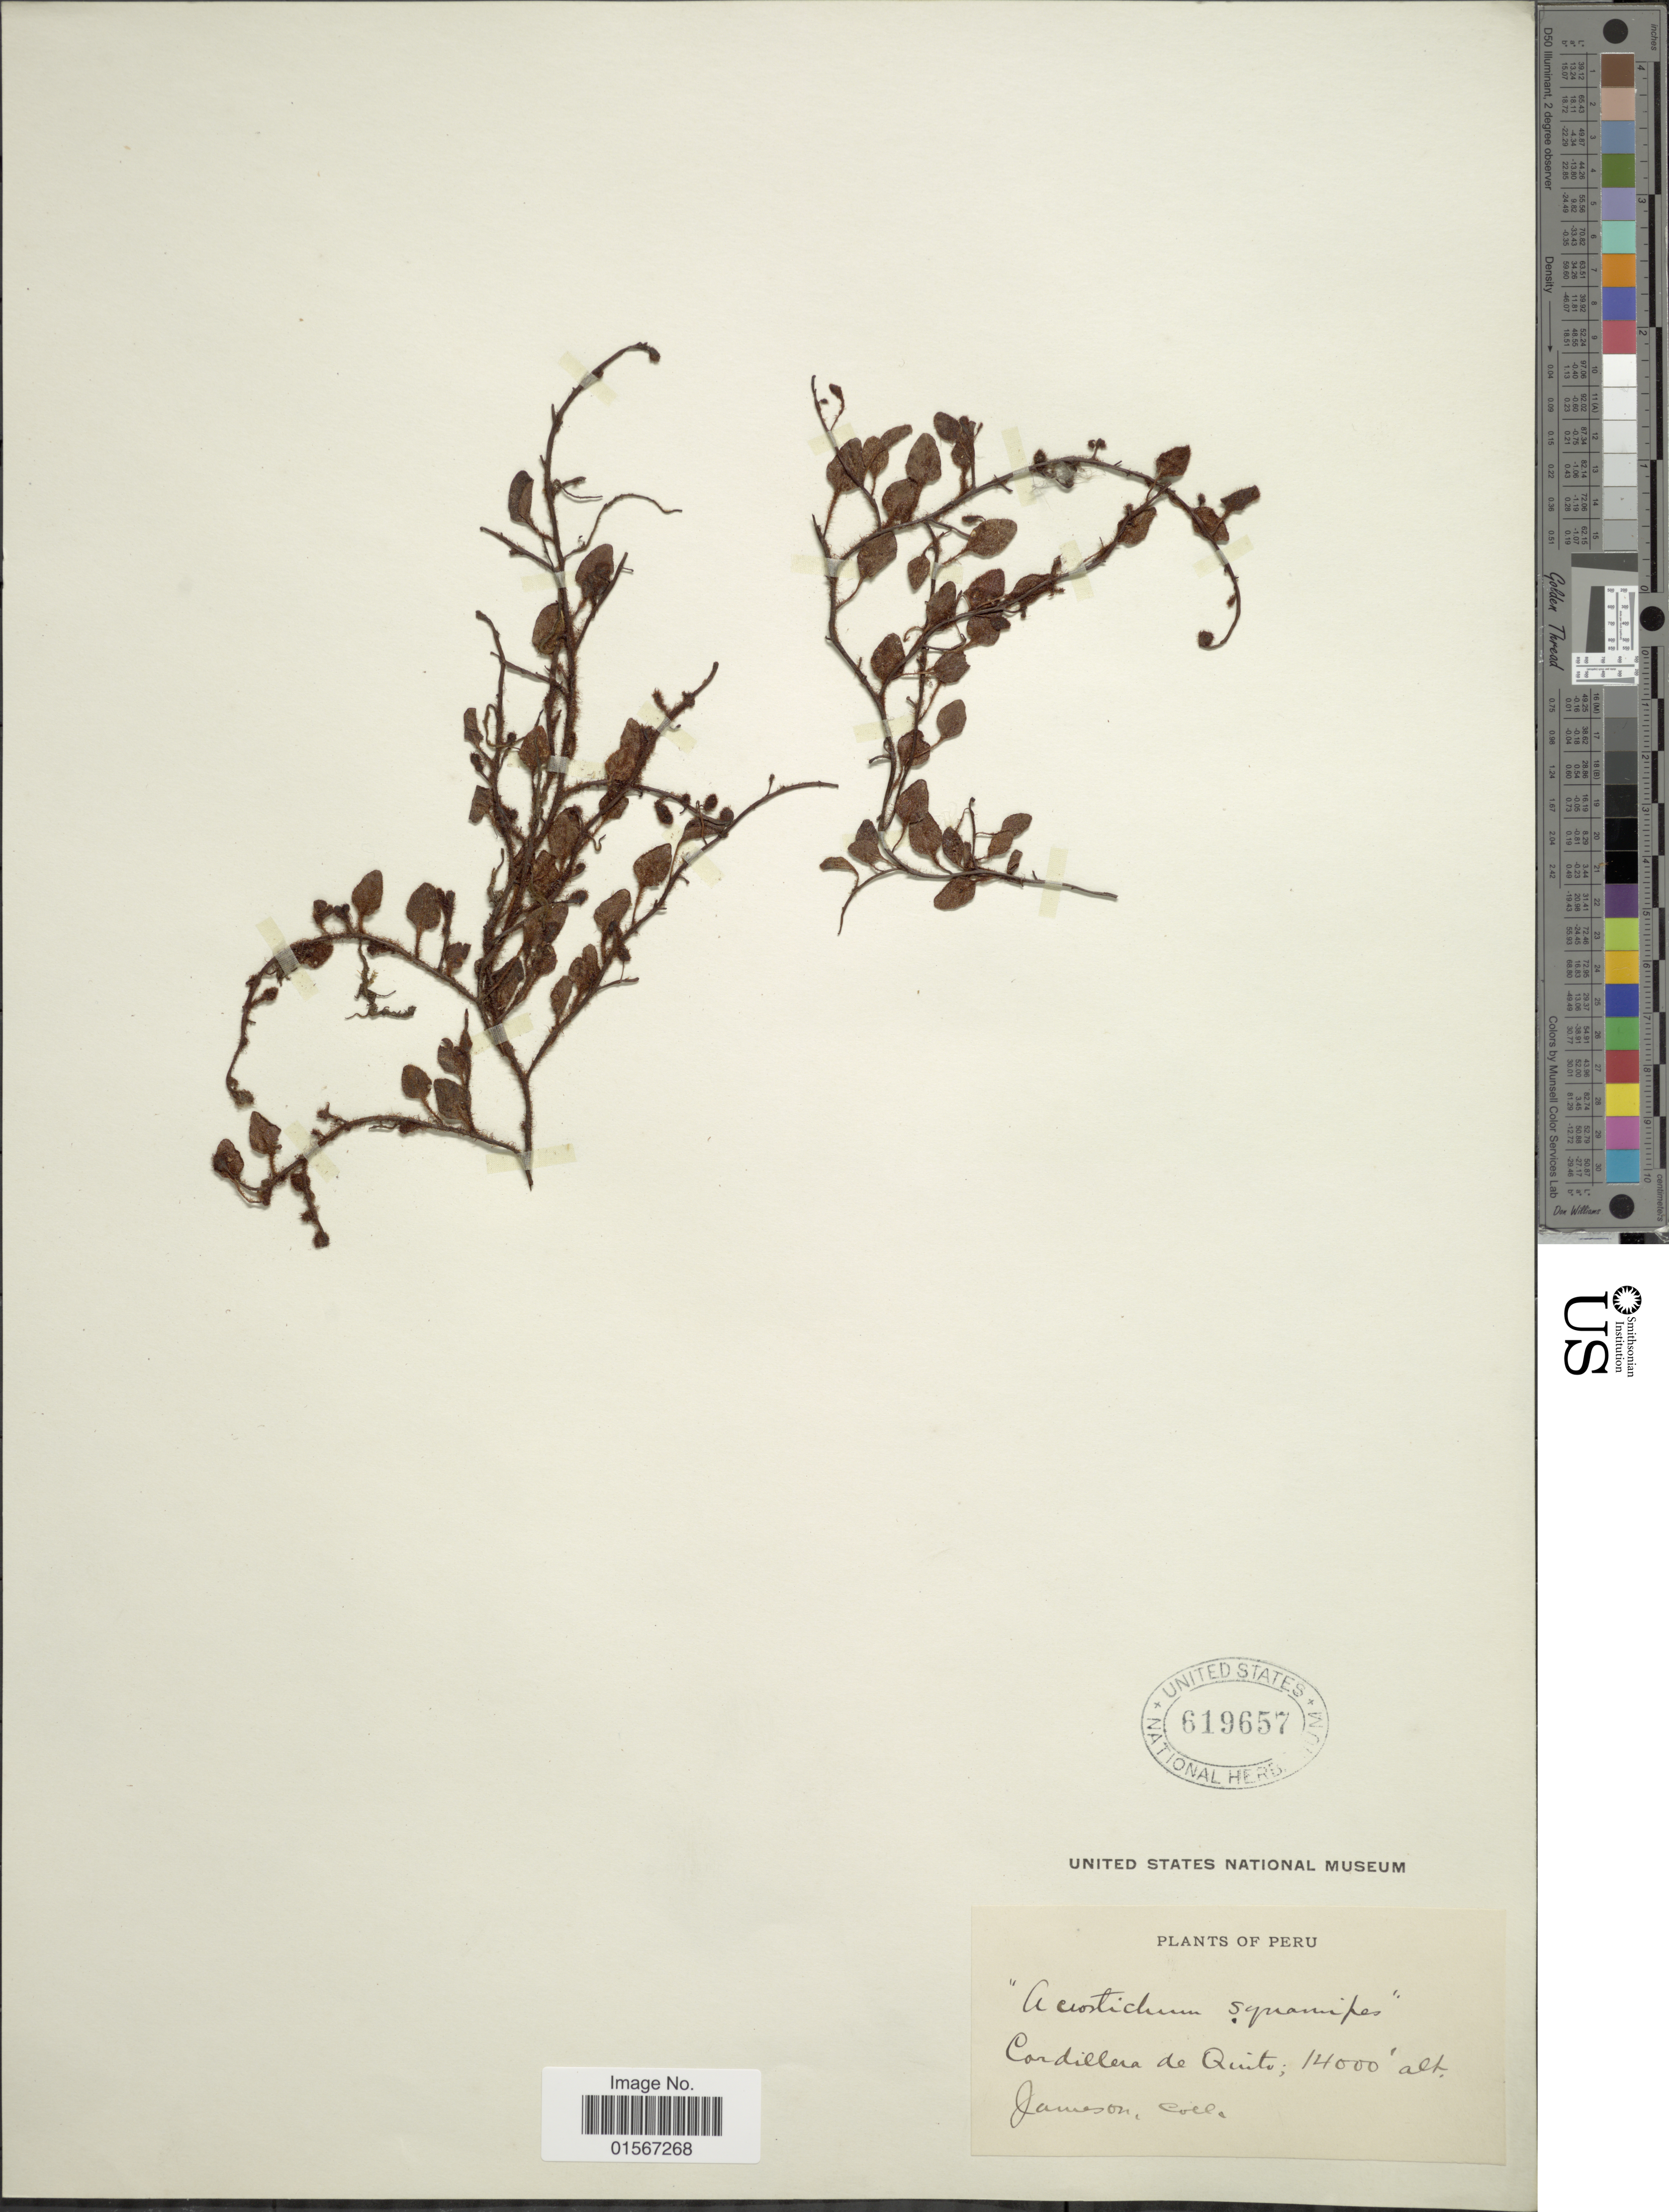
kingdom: Plantae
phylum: Tracheophyta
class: Polypodiopsida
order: Polypodiales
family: Dryopteridaceae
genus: Elaphoglossum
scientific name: Elaphoglossum ovatum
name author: (Hook. & Grev.) T. Moore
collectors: -- Jameson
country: Ecuador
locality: Peru, Cordillera de Quito.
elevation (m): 4267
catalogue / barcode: US 619657